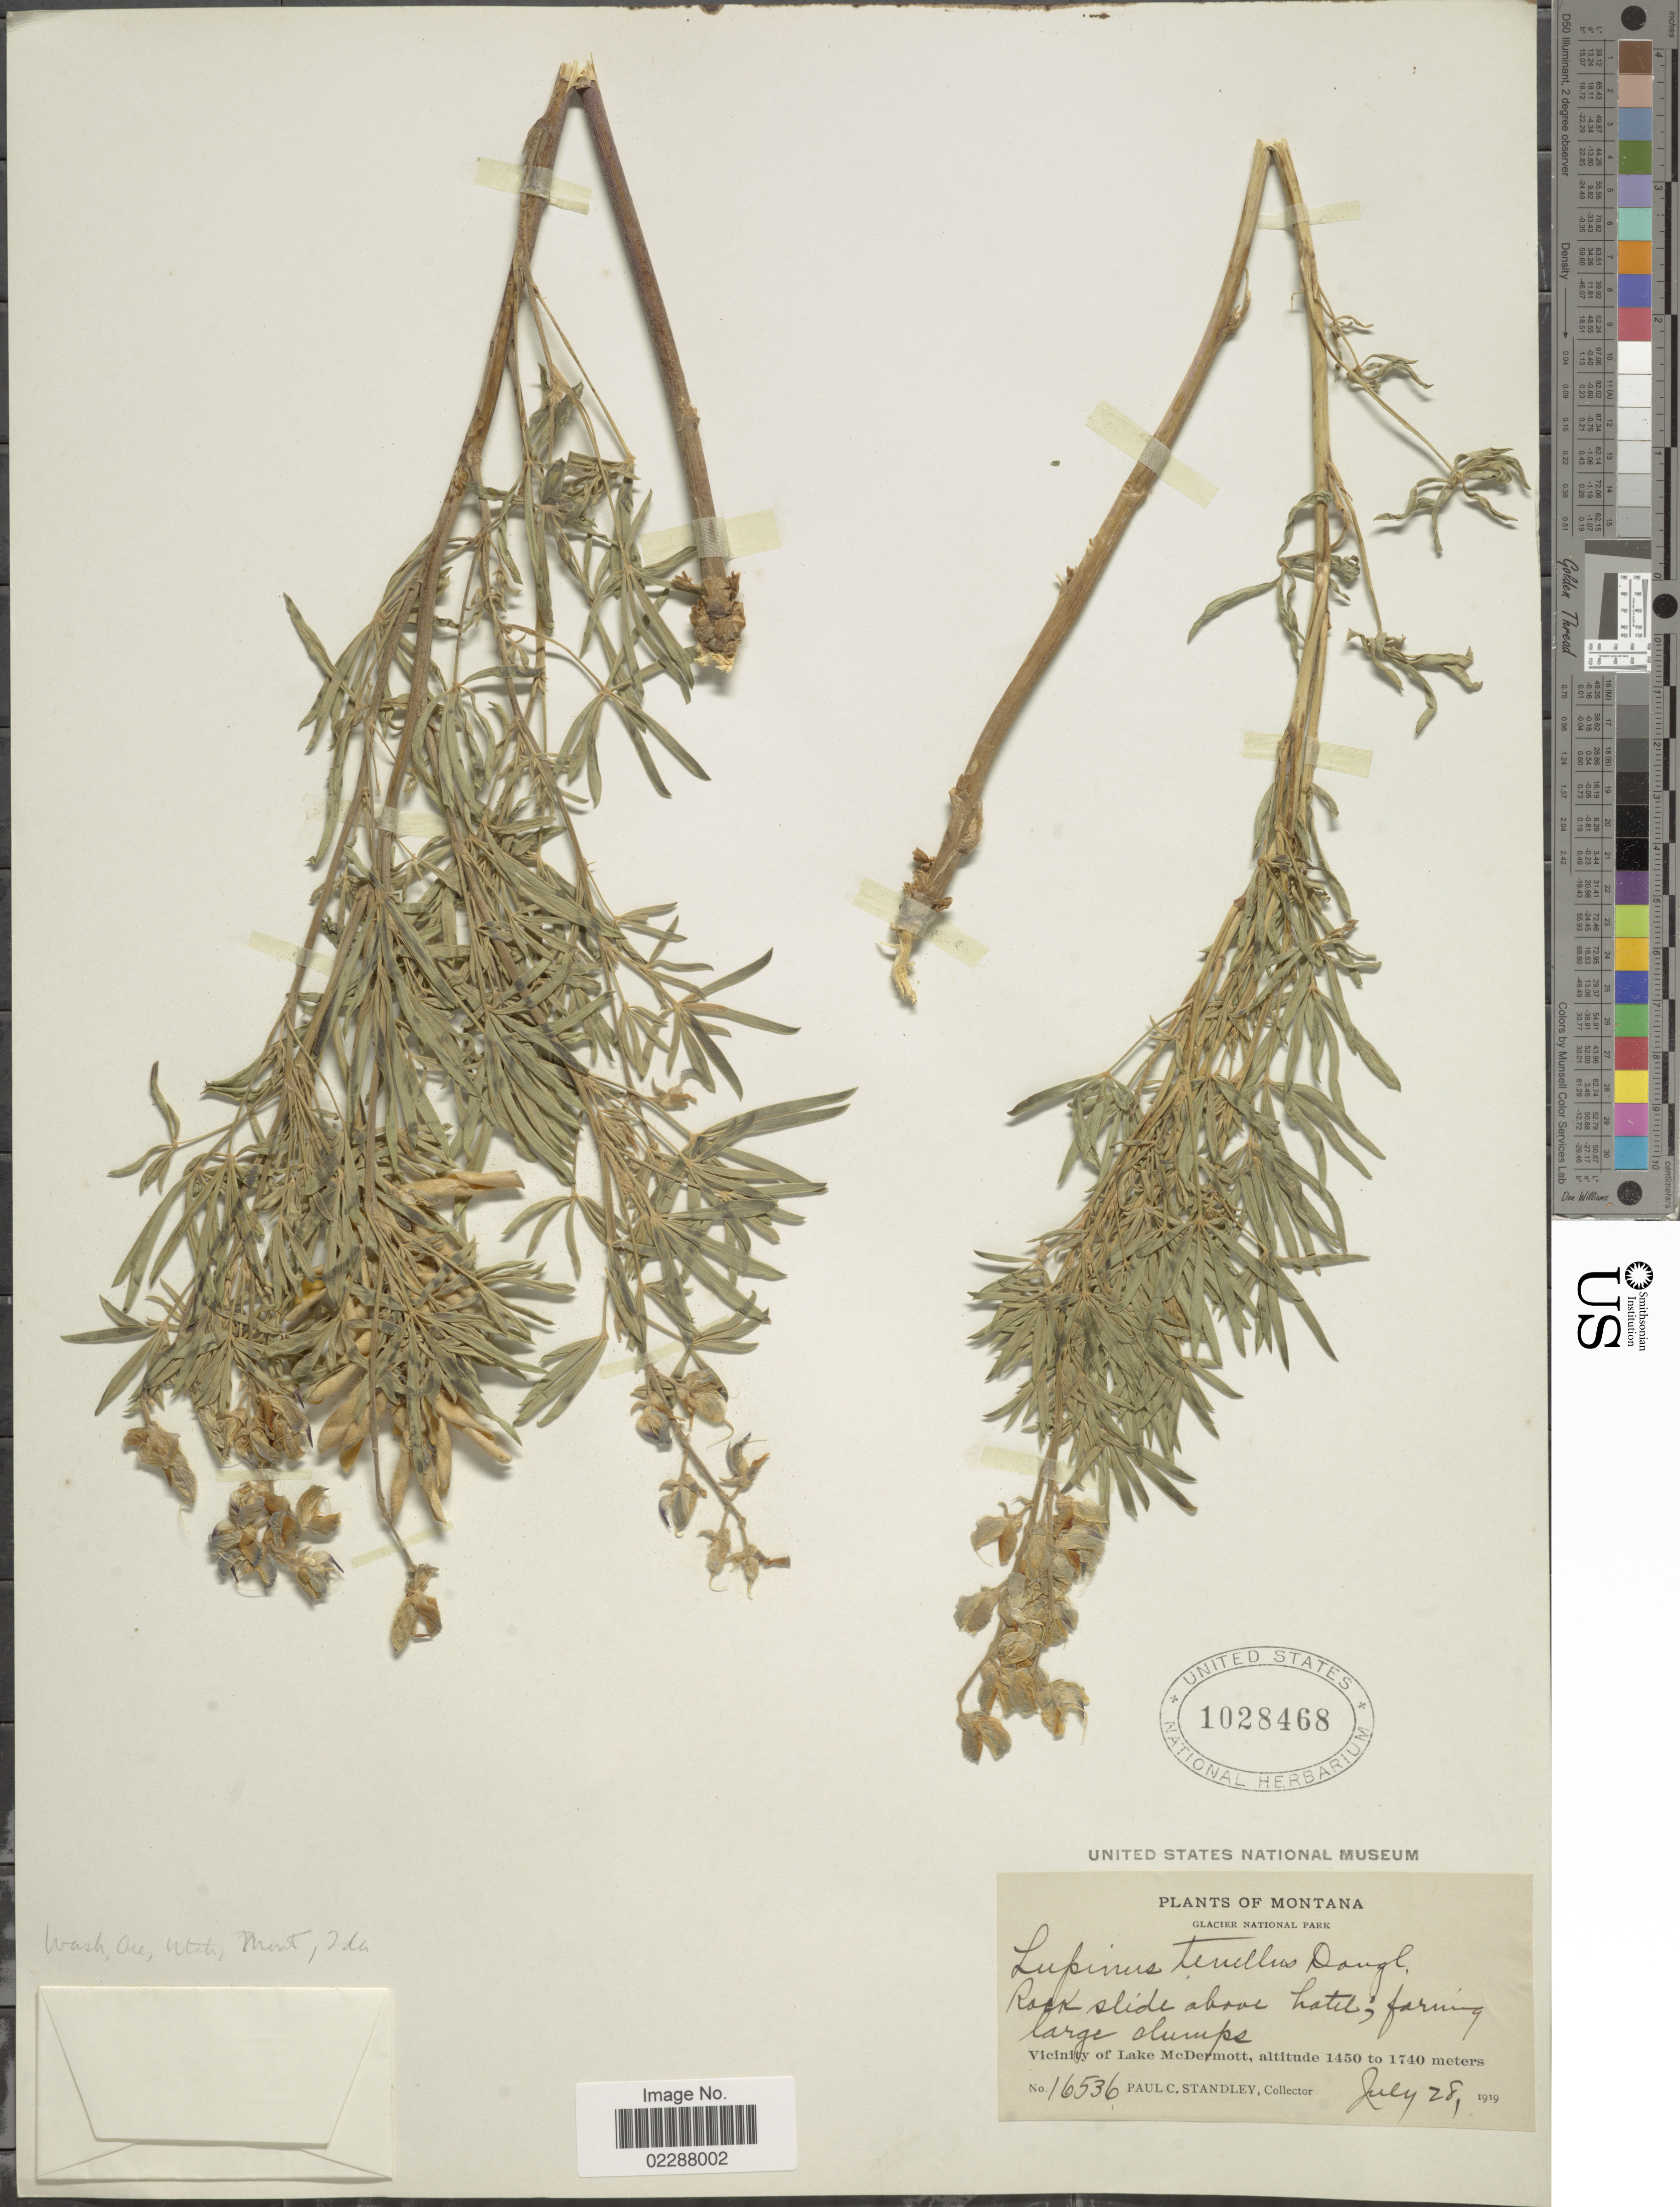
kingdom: Plantae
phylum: Tracheophyta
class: Magnoliopsida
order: Fabales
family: Fabaceae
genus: Lupinus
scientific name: Lupinus tenellus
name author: Douglas ex G. Don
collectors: P. C. Standley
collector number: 16536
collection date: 1919-07-28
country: United States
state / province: Montana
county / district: Glacier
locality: Glacier National Park, vicinity of Lake McDermott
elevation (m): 1450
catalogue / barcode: US 1028468